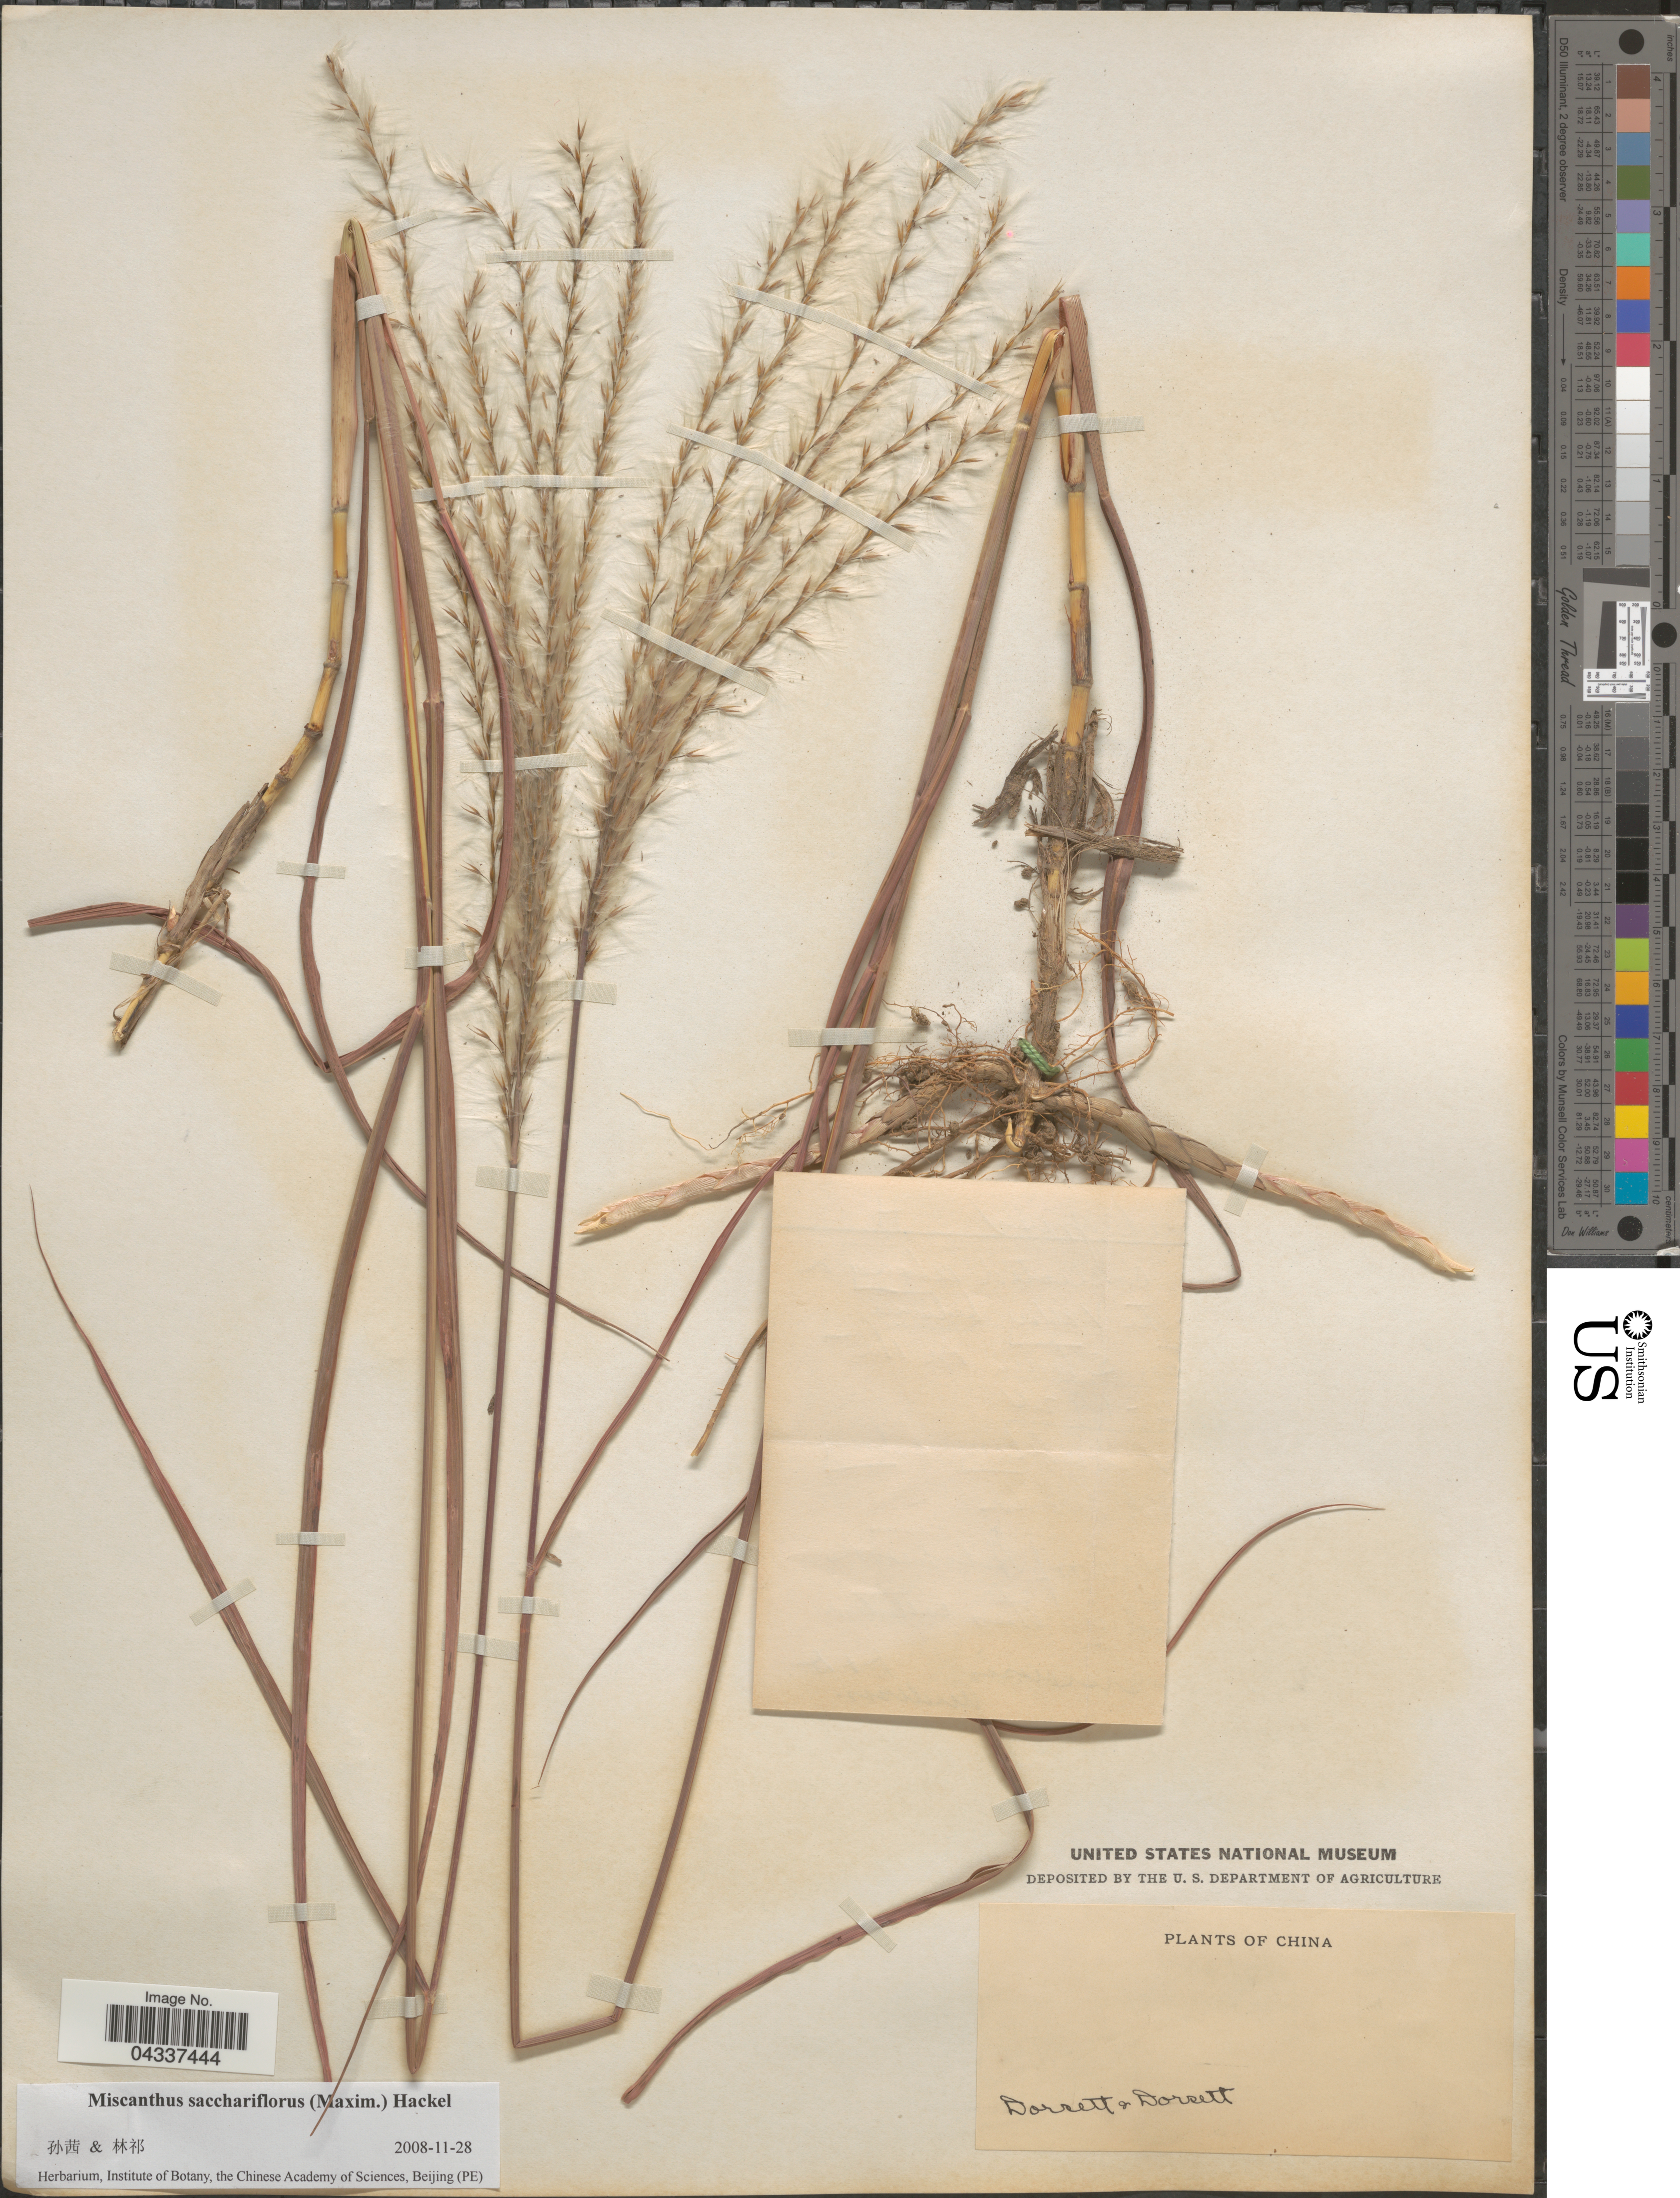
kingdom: Plantae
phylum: Tracheophyta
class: Liliopsida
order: Poales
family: Poaceae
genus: Miscanthus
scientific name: Miscanthus sacchariflorus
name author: (Maxim.) Hack.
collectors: -- Dorsett & -- Dorsett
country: China